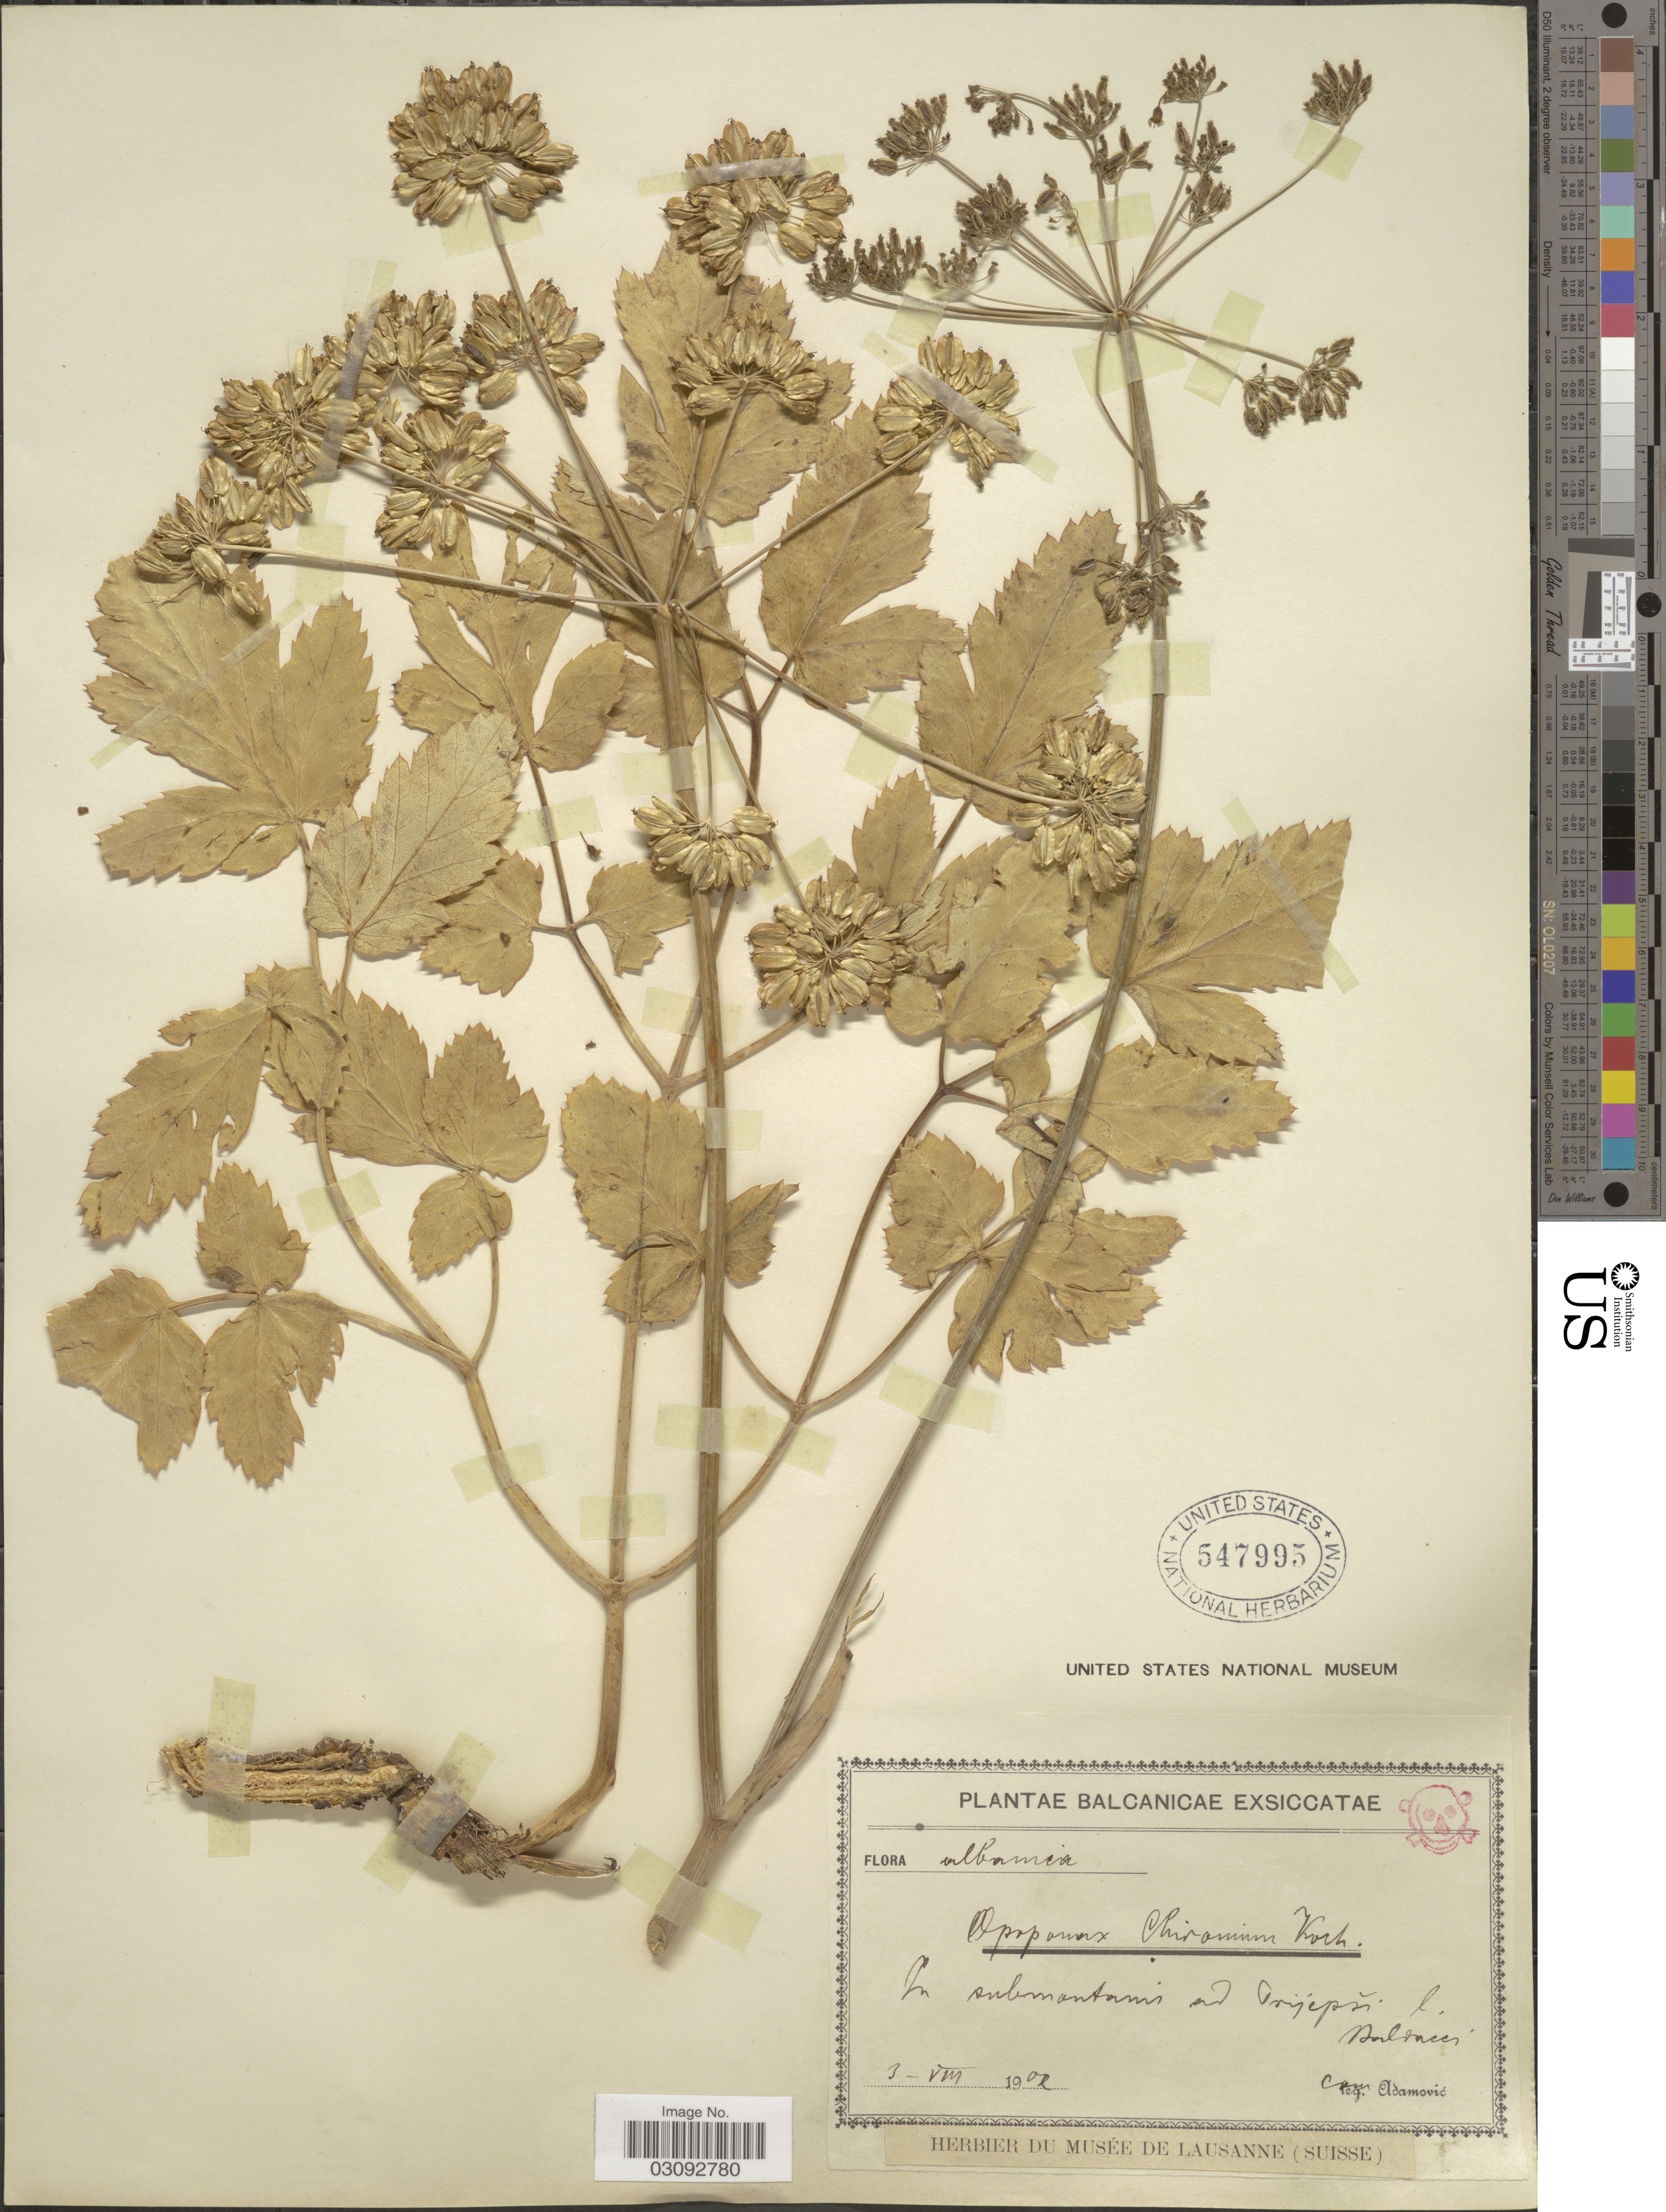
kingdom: Plantae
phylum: Tracheophyta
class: Magnoliopsida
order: Apiales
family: Apiaceae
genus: Opopanax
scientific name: Opopanax chironium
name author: (L.) W.D.J. Koch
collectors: Ex herb. Musee de Lausanne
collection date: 1902-08-03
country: Albania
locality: Balcanicae, In submontanis ad [illegible text] l. Baldacier[interpreted].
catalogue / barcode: US 547995